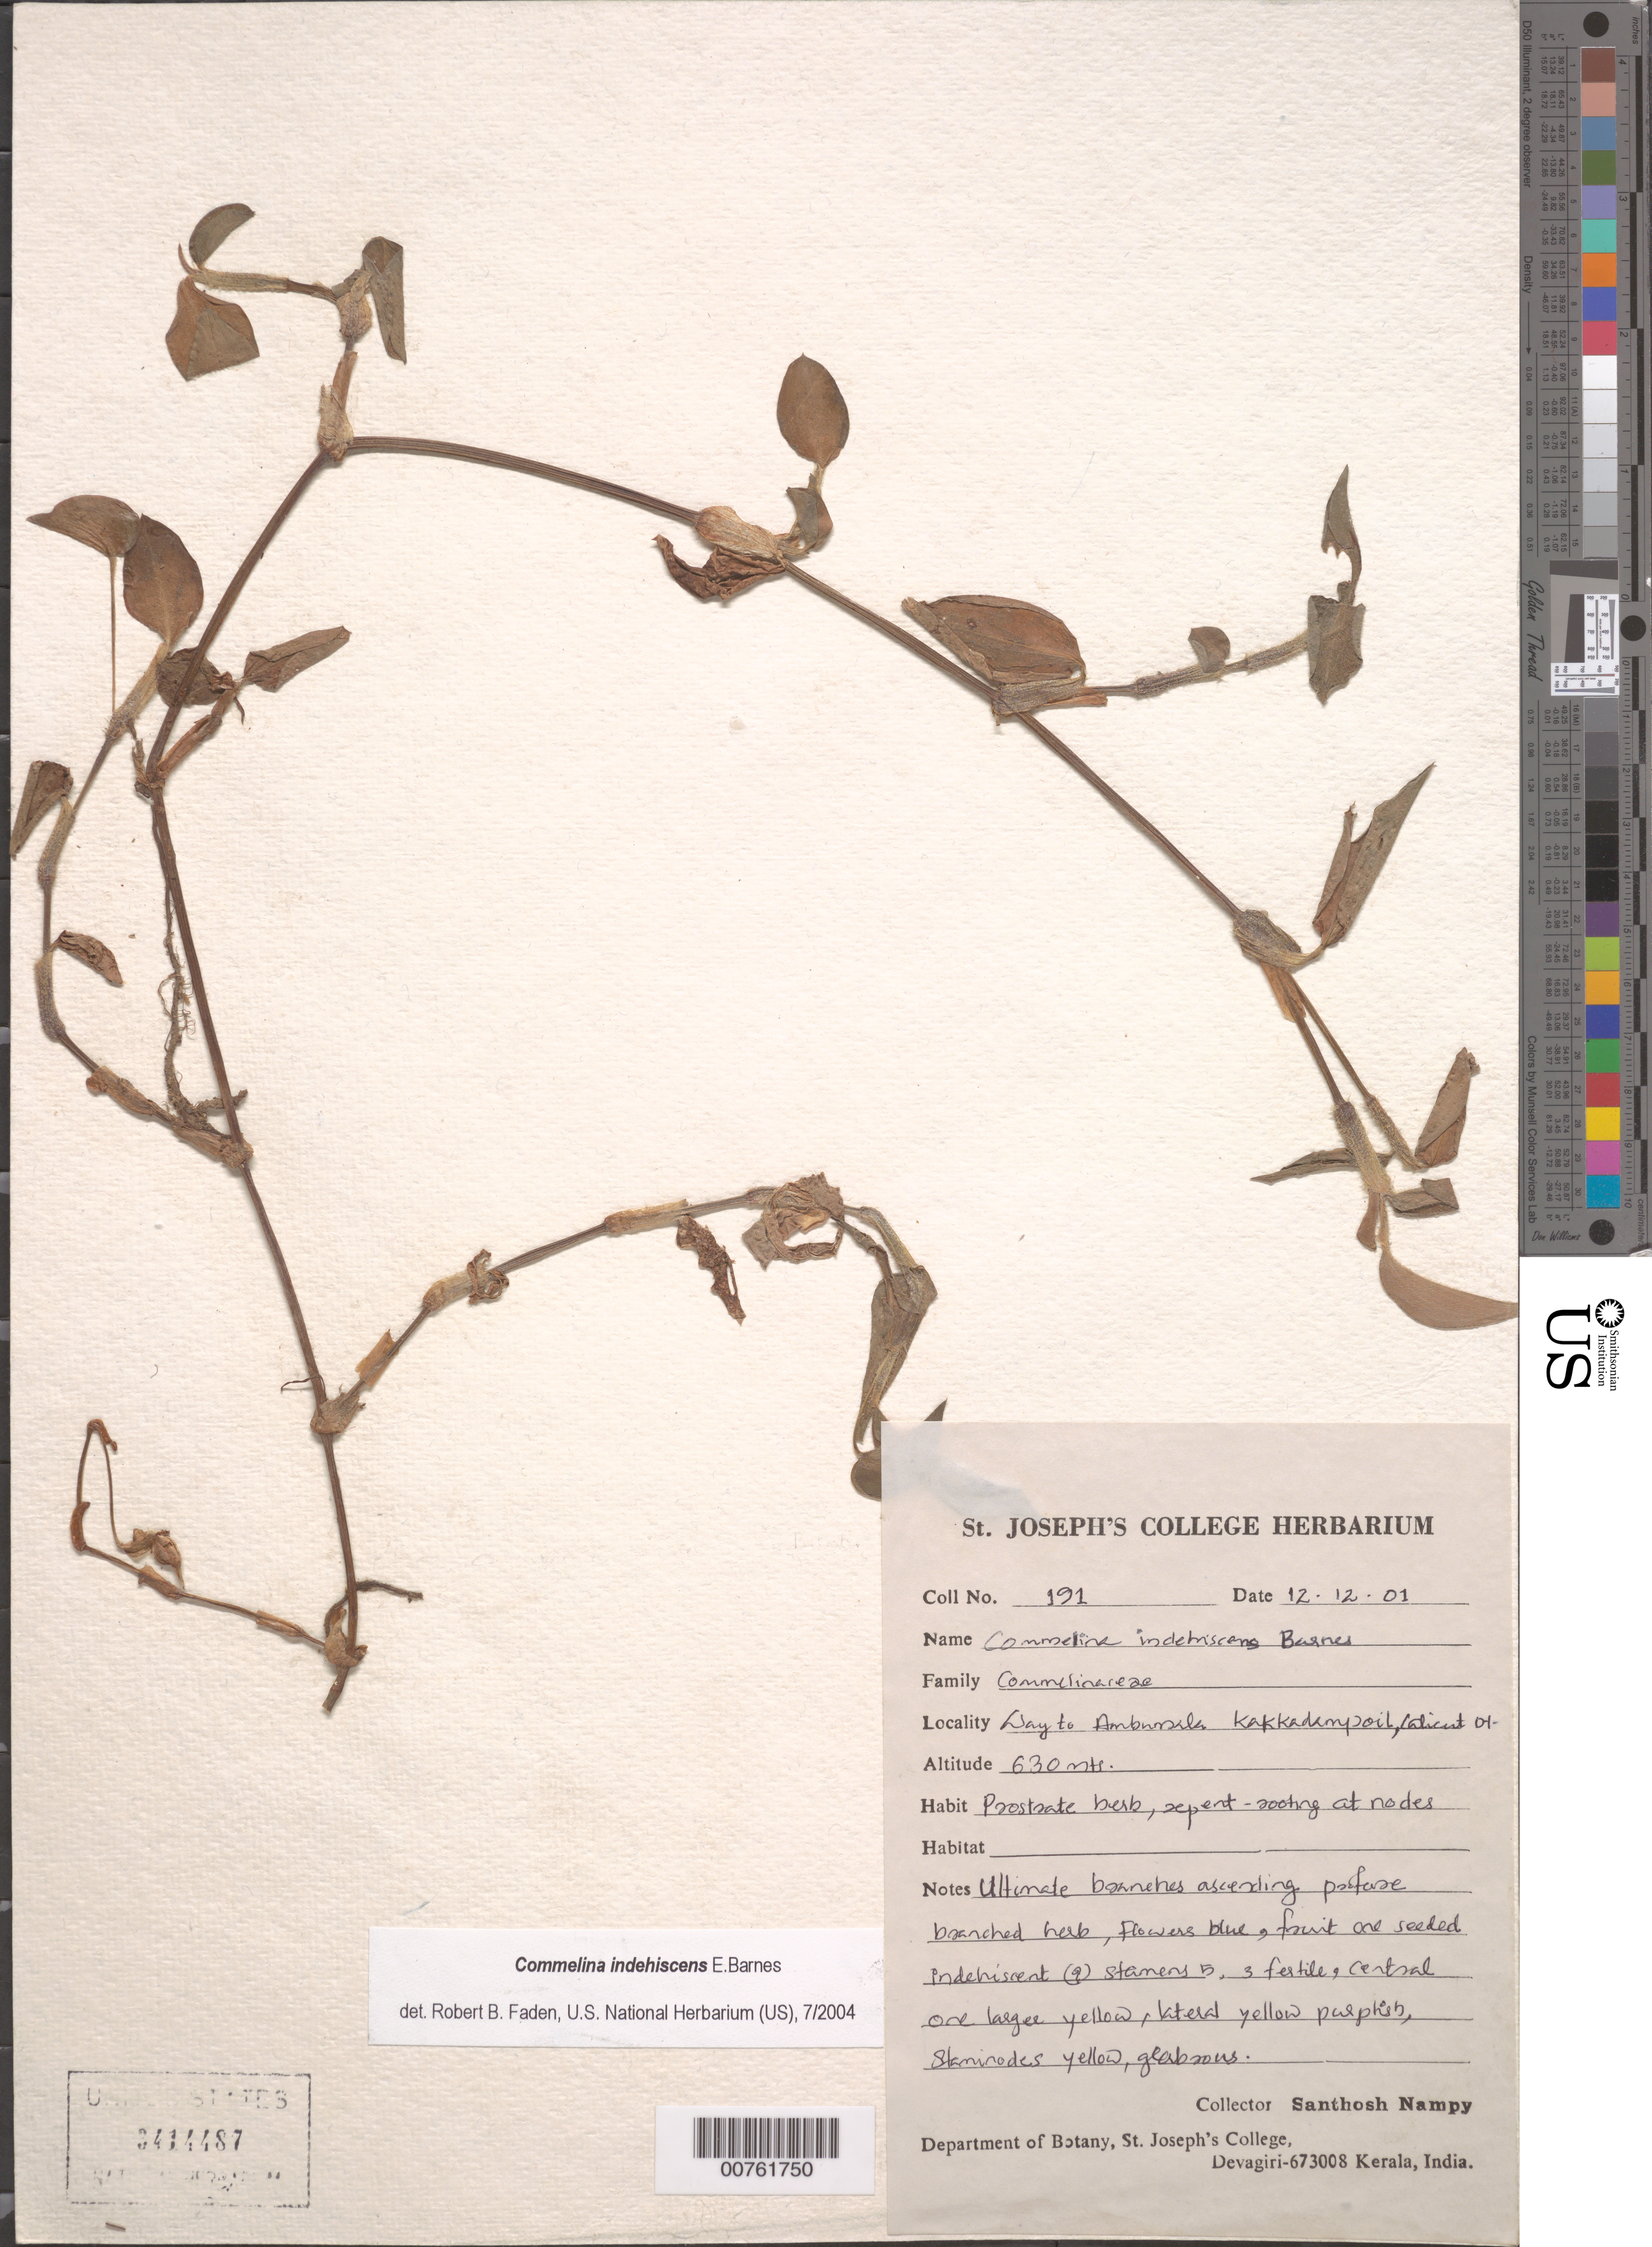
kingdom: Plantae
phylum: Tracheophyta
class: Liliopsida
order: Commelinales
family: Commelinaceae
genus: Commelina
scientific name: Commelina indehiscens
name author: E. Barnes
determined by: Faden, Robert B., (US), Smithsonian Institution - National Museum of Natural History (UNITED STATES)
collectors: S. Nampy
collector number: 191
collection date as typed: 12 Dec 2001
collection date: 2001-12-12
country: India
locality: Way to Ambumala Kakkadampoil, Caticut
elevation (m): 630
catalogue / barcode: US 3414487